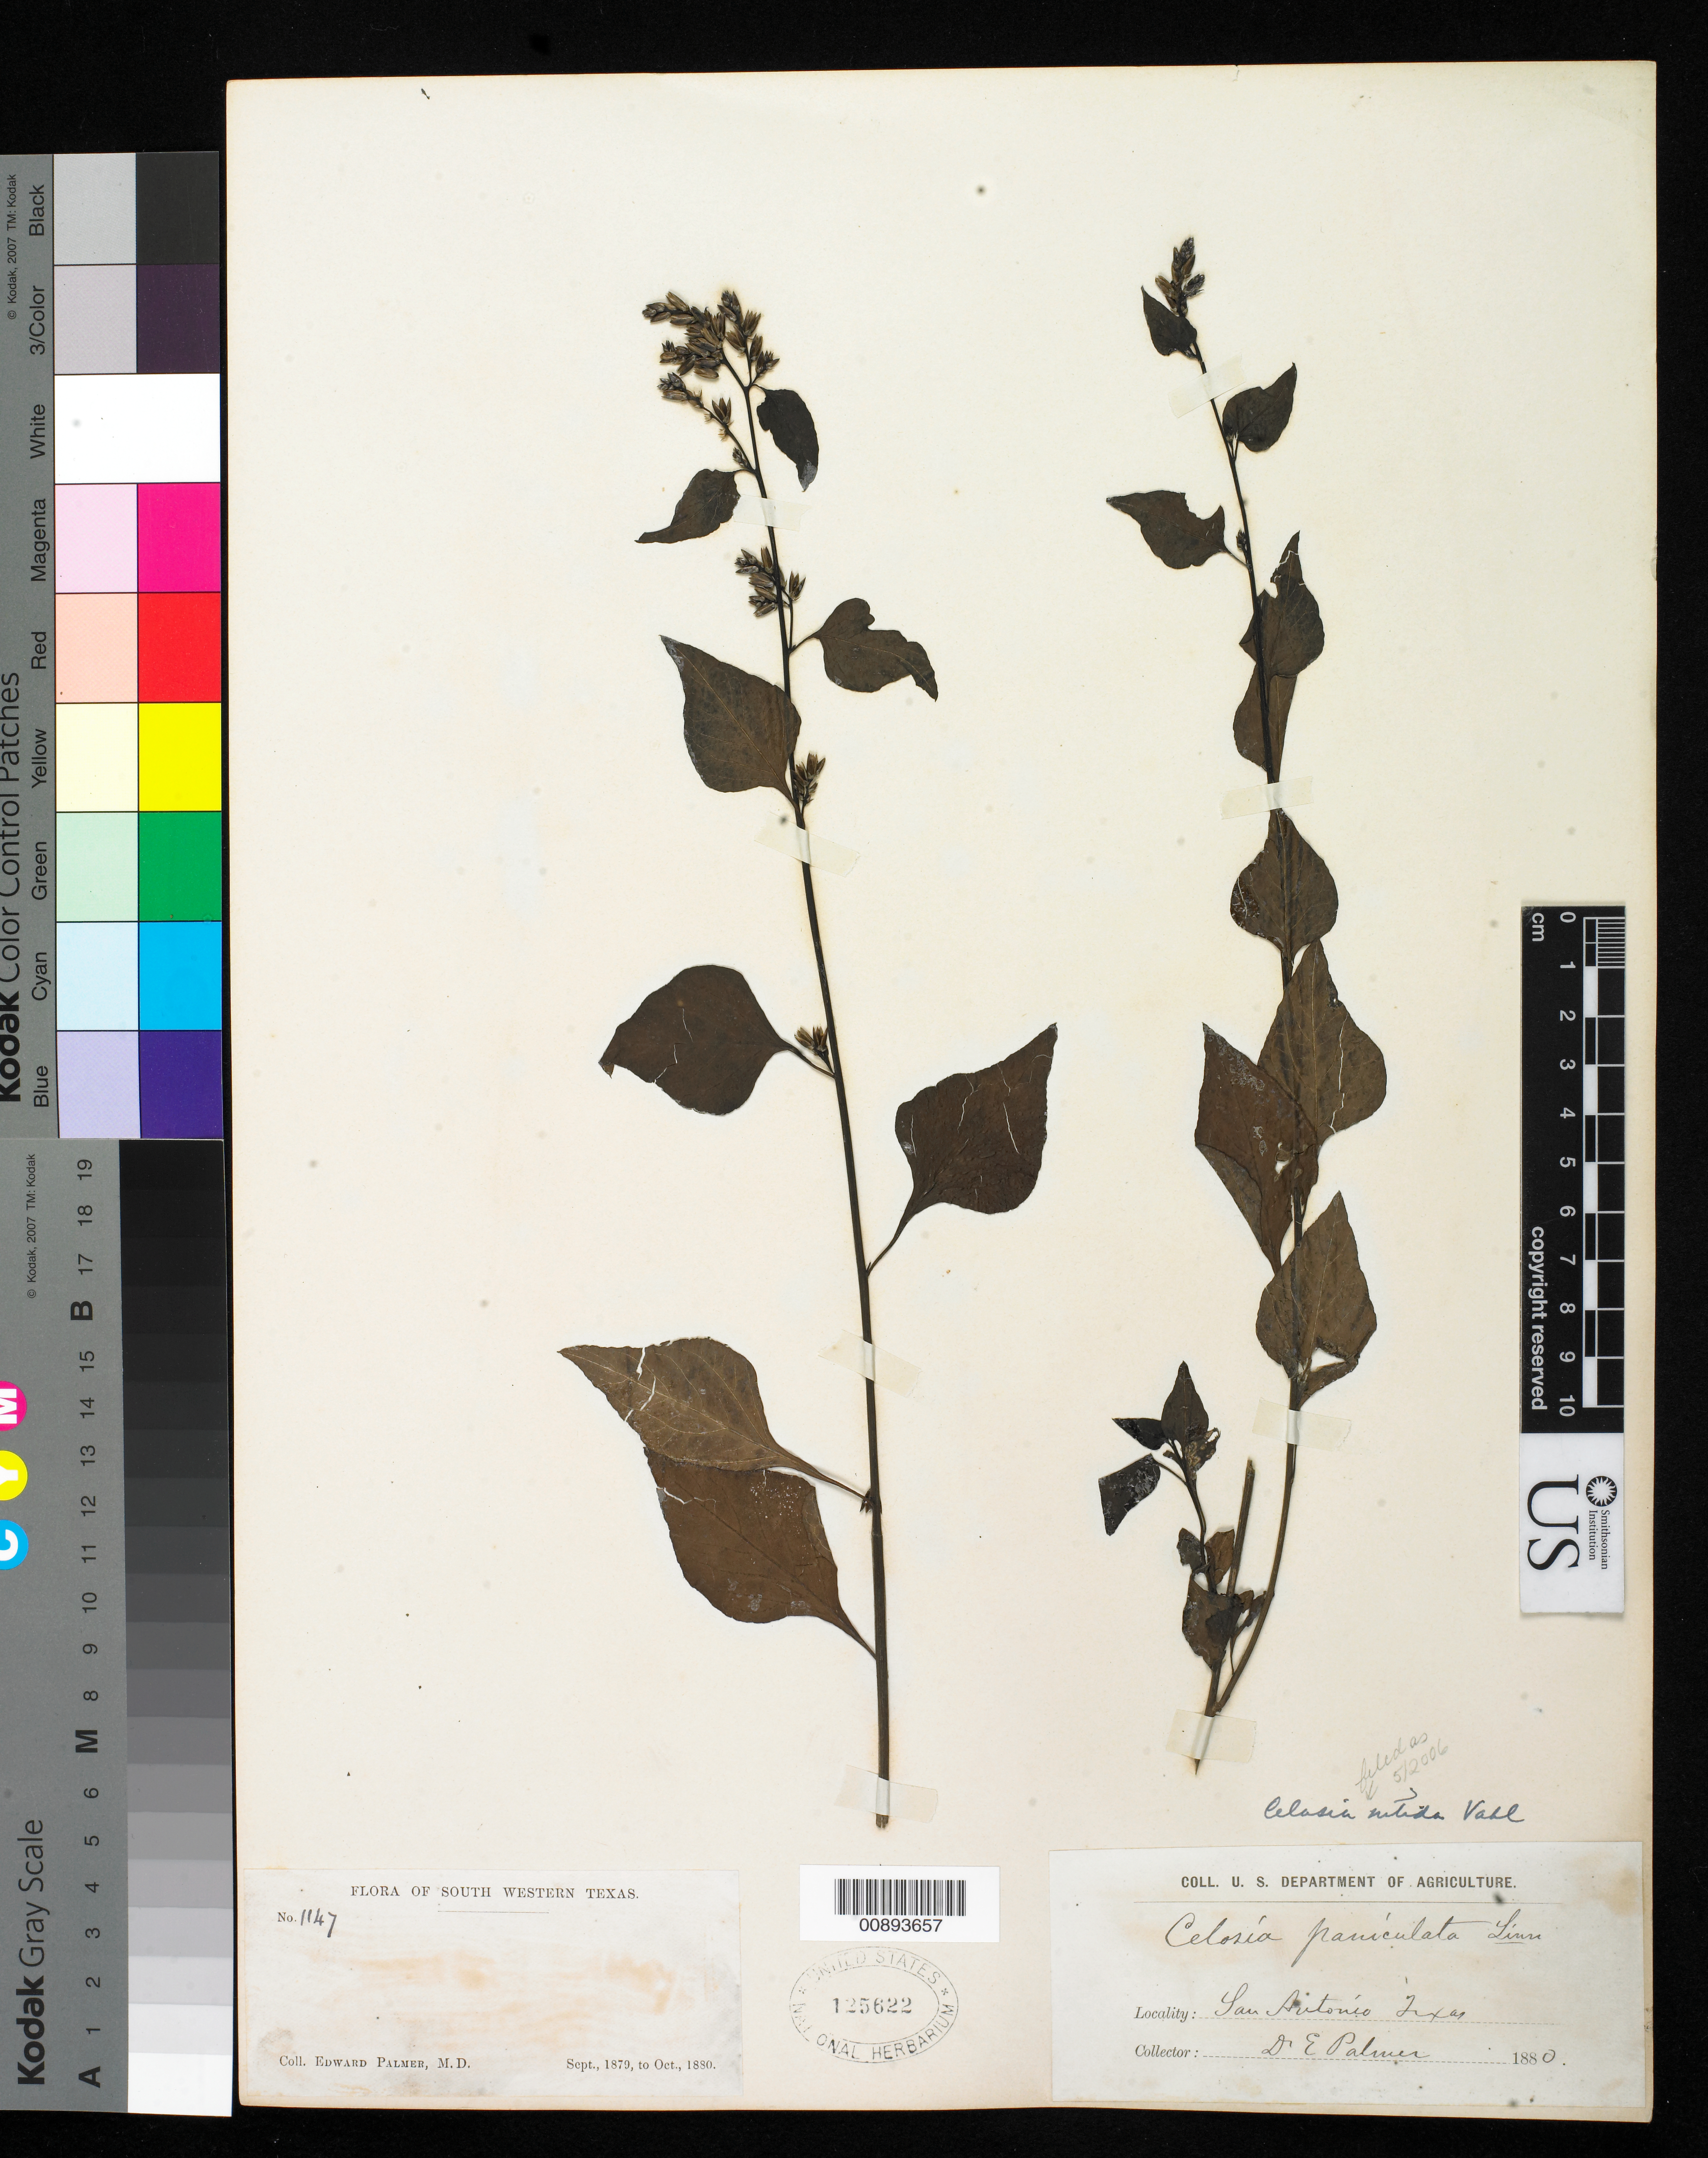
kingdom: Plantae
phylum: Tracheophyta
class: Magnoliopsida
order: Caryophyllales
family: Amaranthaceae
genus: Celosia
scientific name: Celosia nitida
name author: Vahl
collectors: E. Palmer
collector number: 1147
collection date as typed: Sep 1879 to -- Oct 1880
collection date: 1879-09/1880-10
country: United States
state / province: Texas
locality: San Antonio, Texas.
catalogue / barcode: US 125622